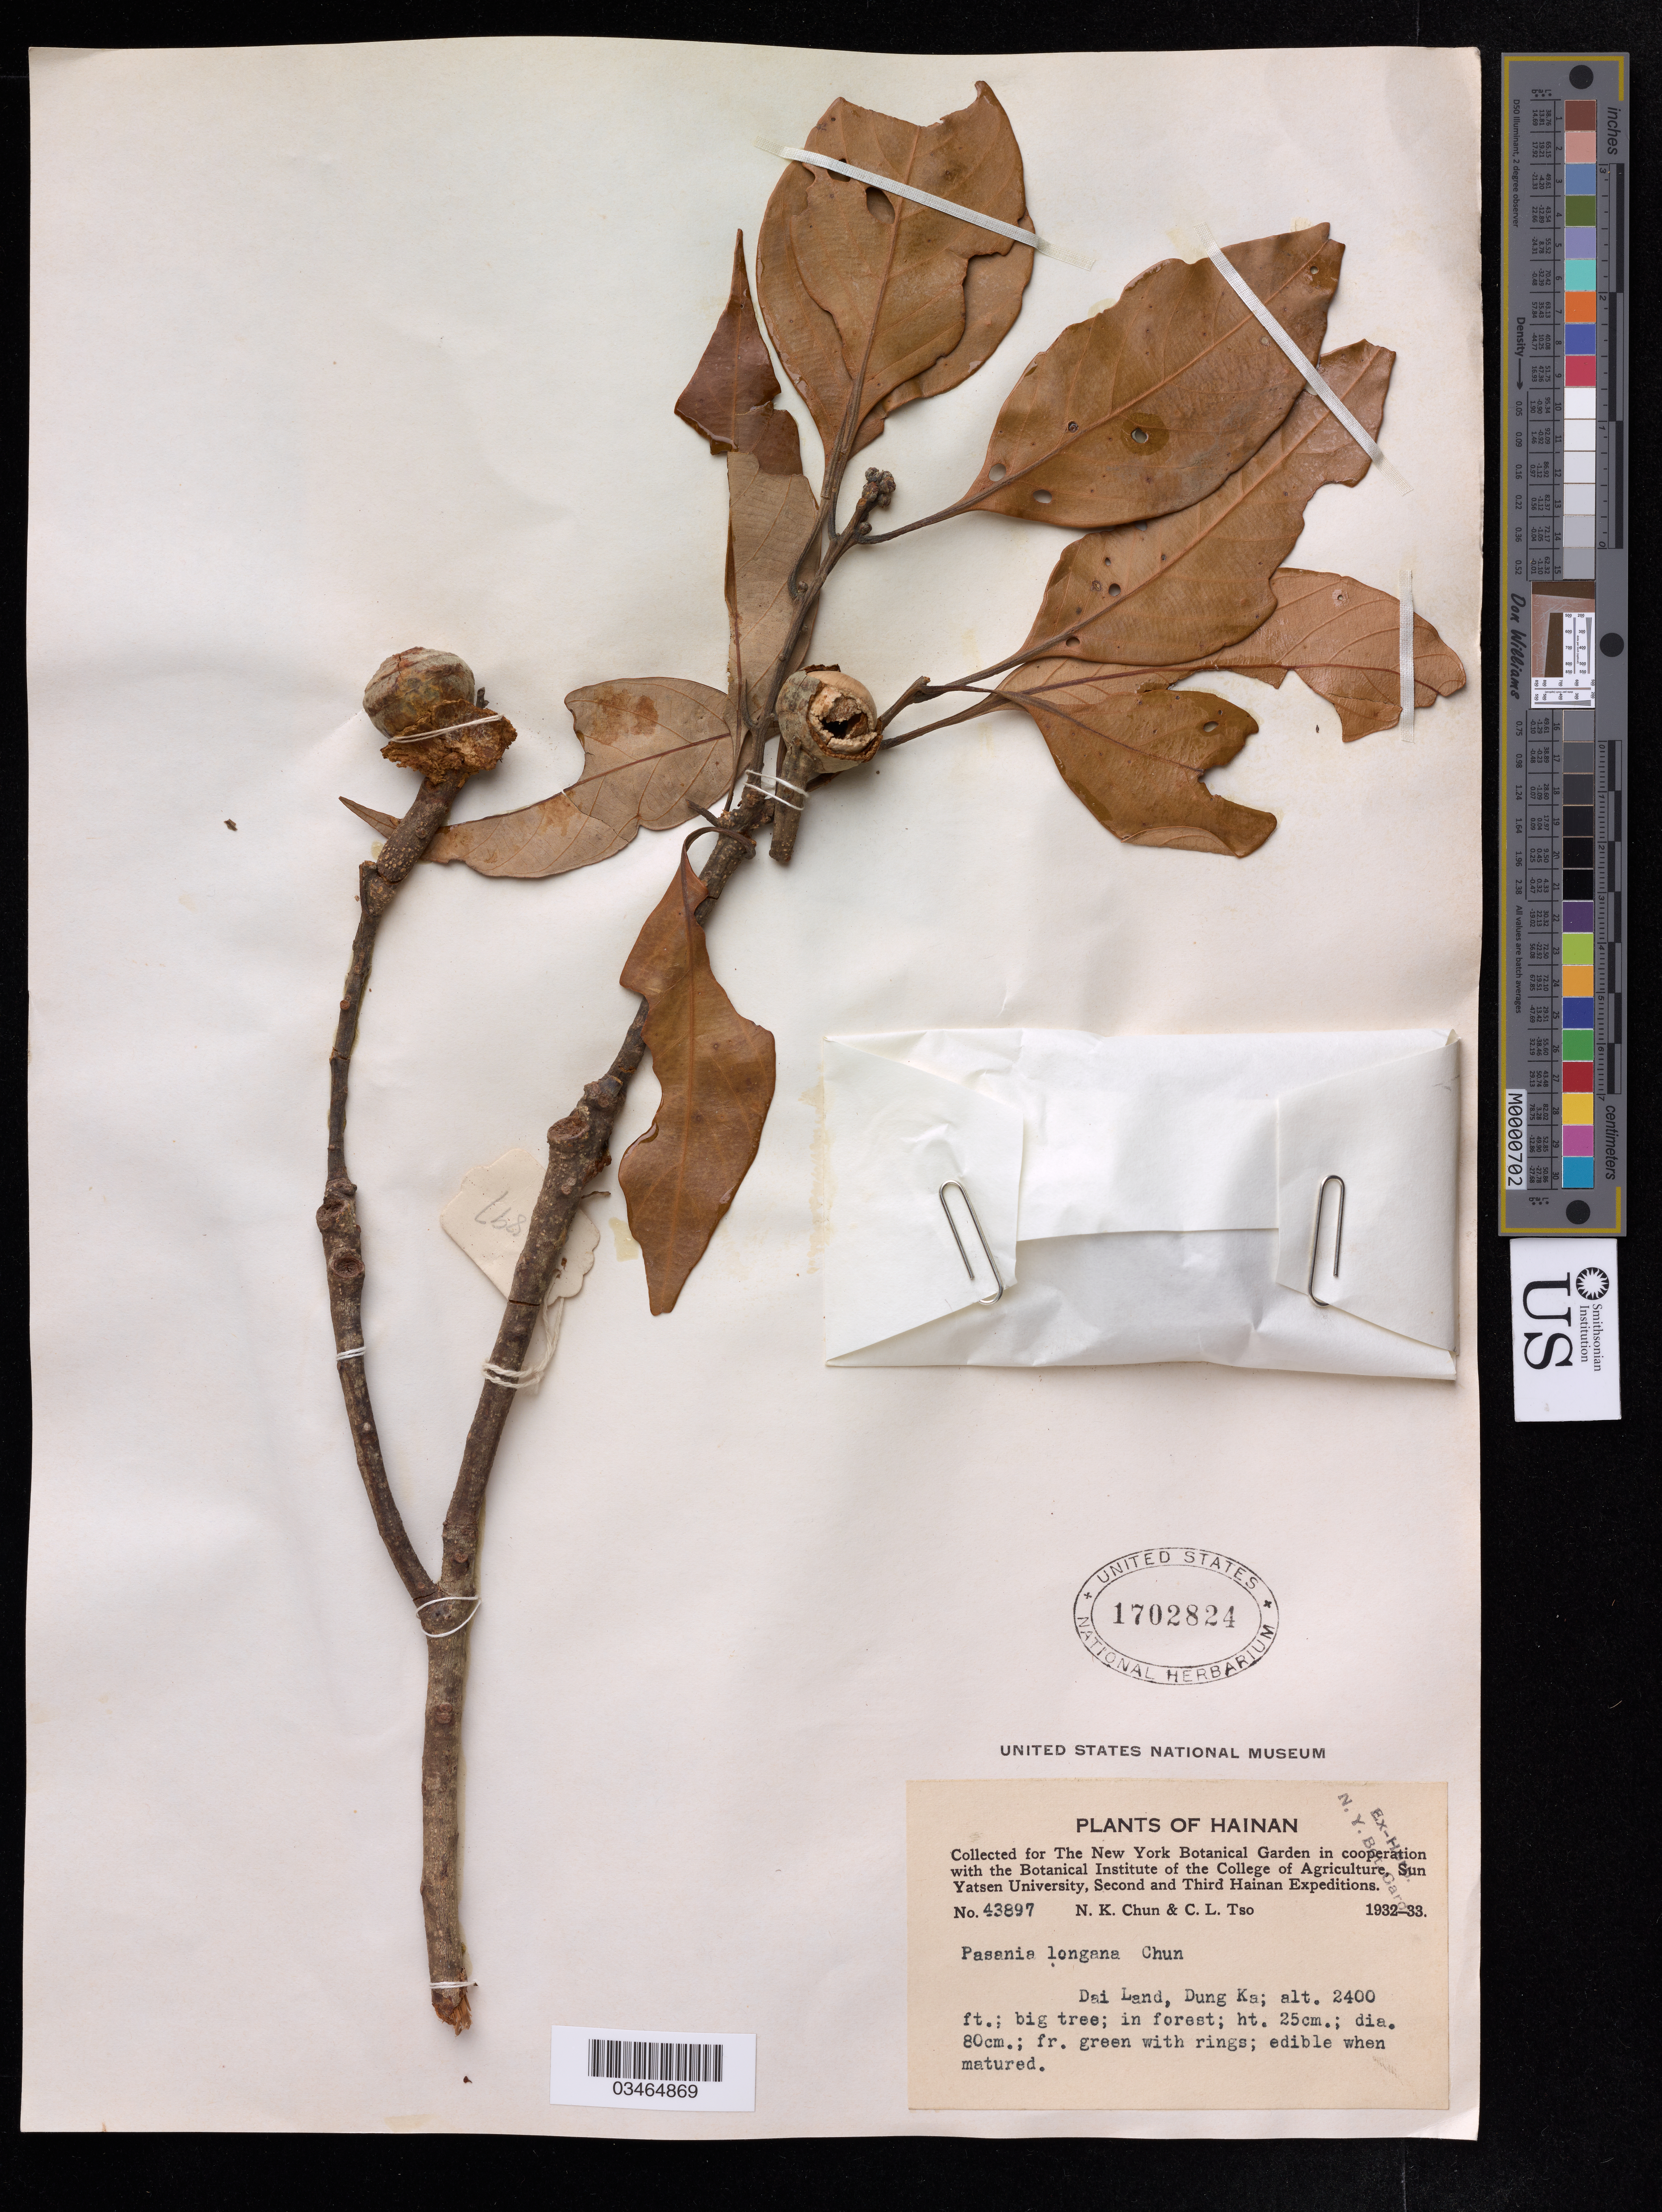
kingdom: Plantae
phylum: Tracheophyta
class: Magnoliopsida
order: Fagales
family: Fagaceae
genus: Lithocarpus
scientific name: Lithocarpus fenzelianus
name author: A. Camus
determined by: Chun, Woon-Young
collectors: N. K. Chun & C. Tso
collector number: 43897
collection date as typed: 1933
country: China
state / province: Hainan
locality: Dai Land, Dugn Ka.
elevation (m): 732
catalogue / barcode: US 1702824